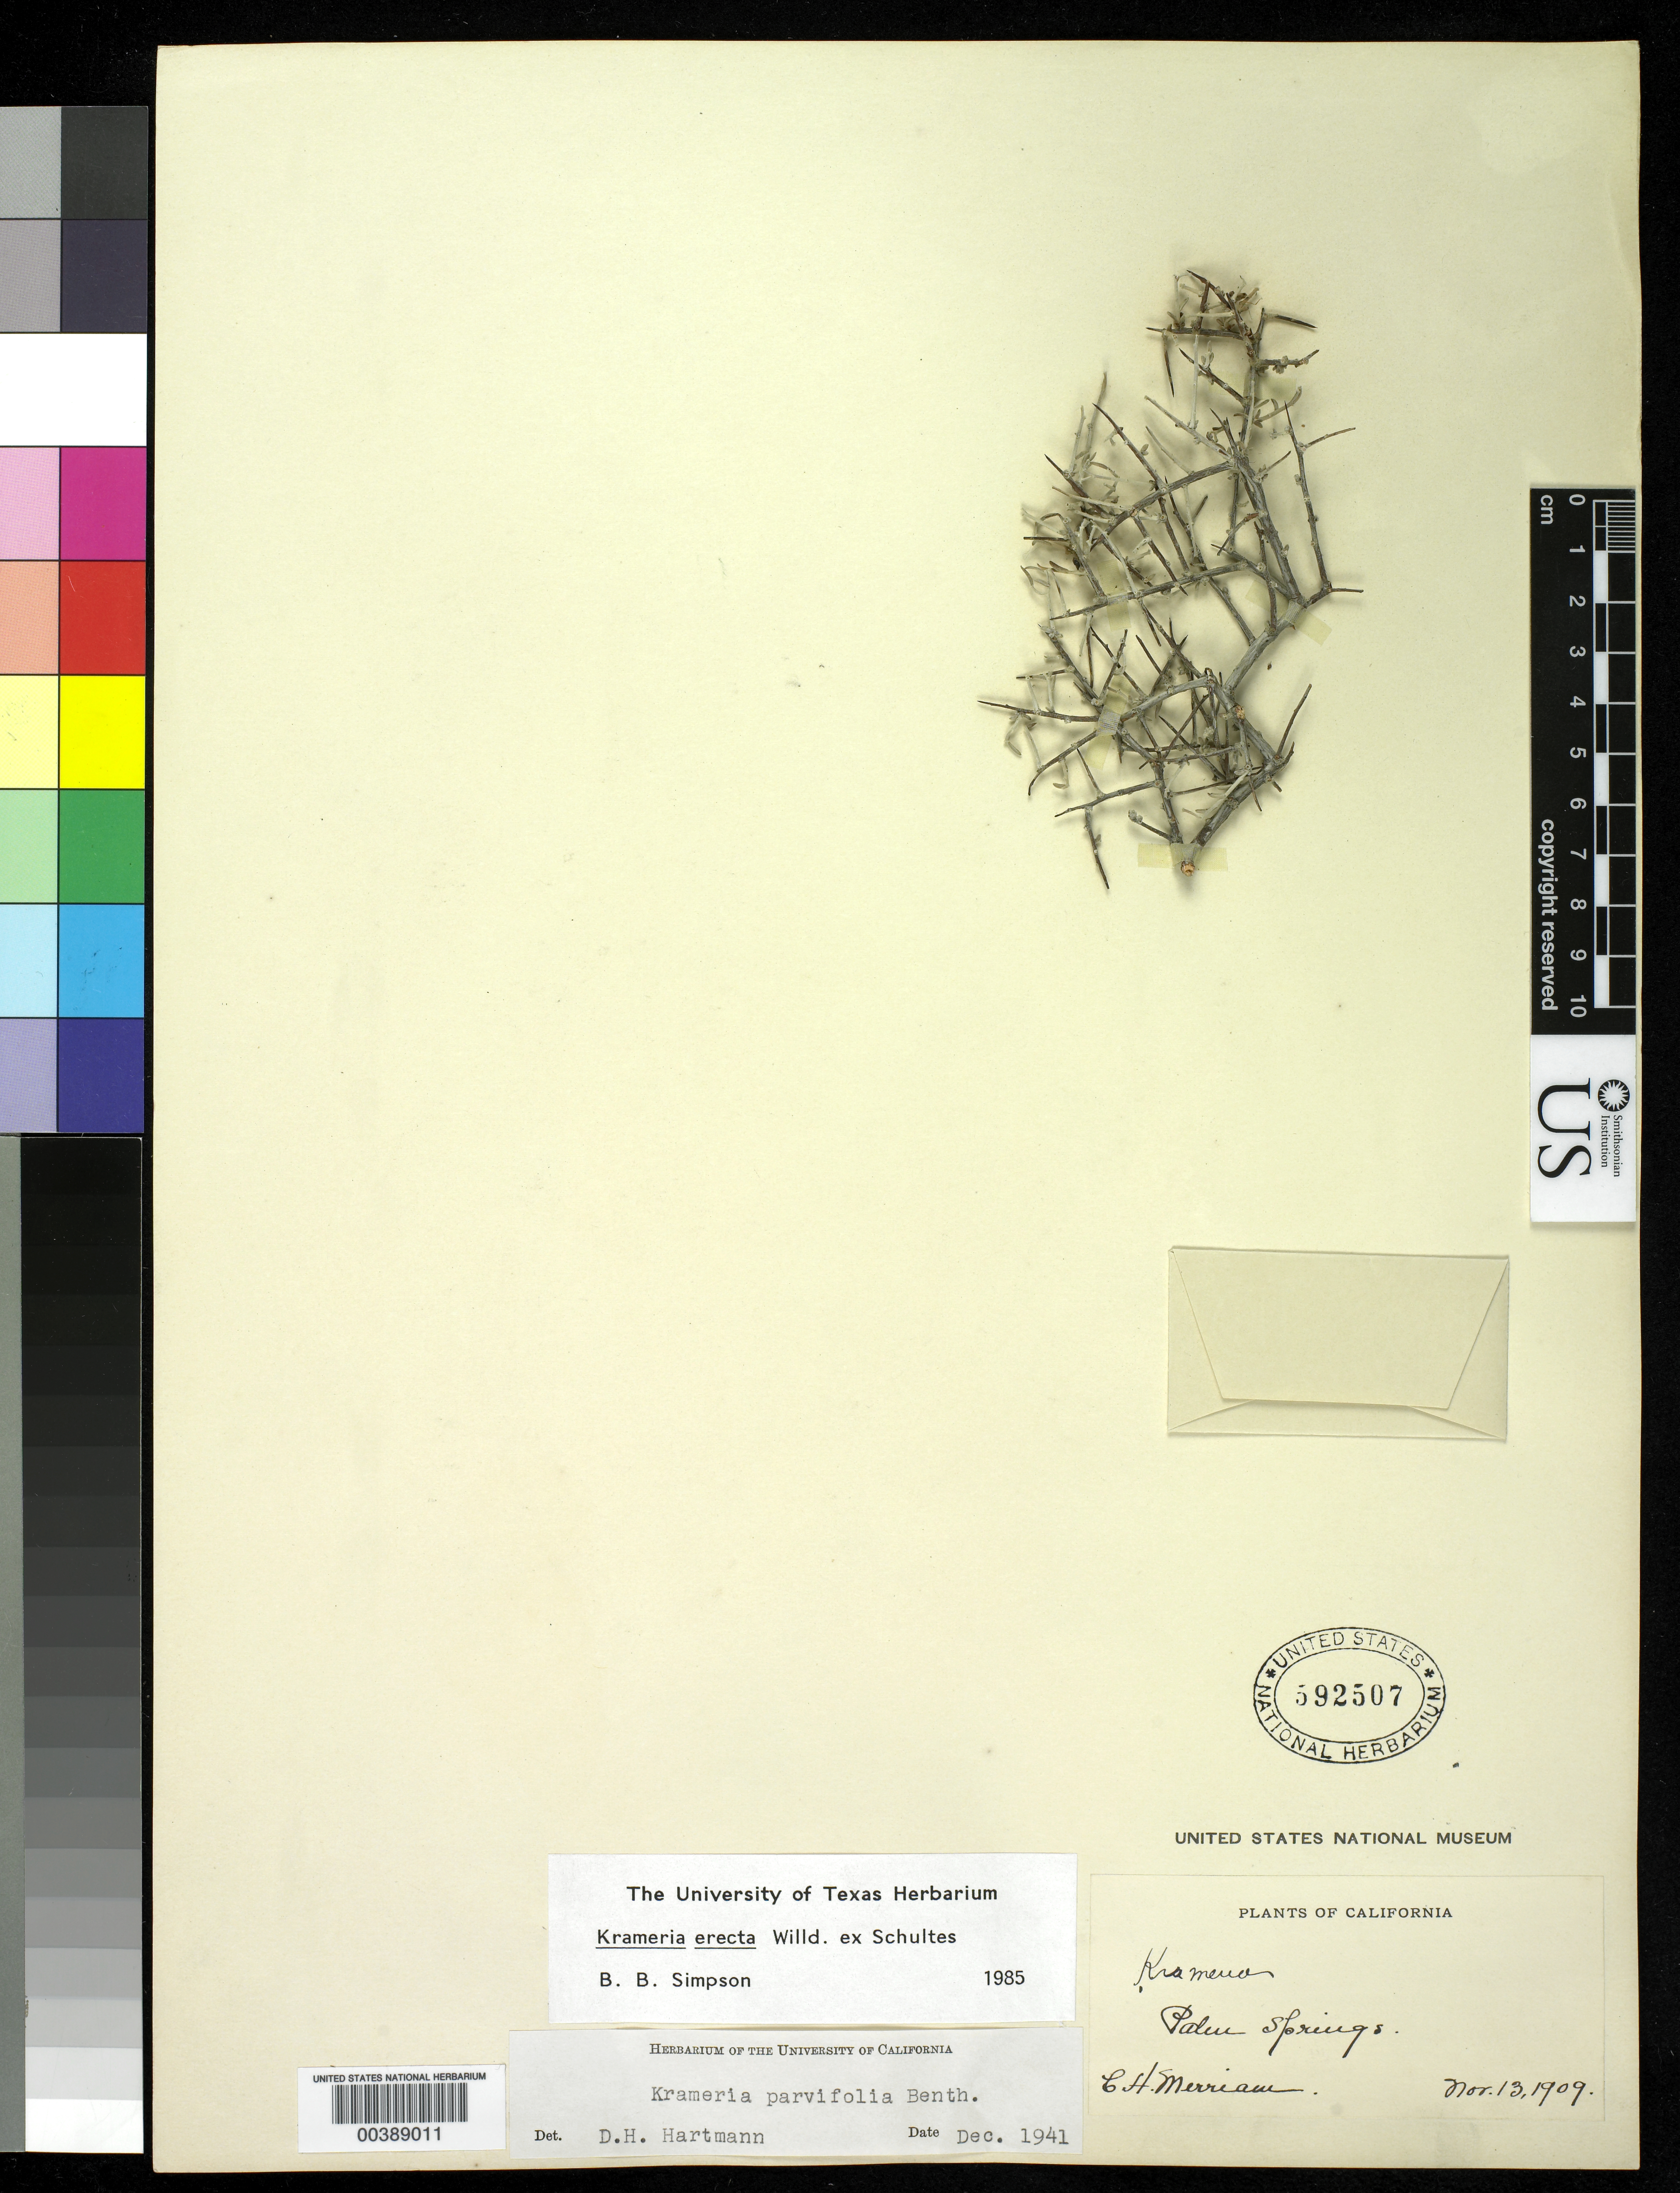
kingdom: Plantae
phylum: Tracheophyta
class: Magnoliopsida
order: Zygophyllales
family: Krameriaceae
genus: Krameria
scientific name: Krameria erecta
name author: Willd. ex Schult.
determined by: Simpson, B. B.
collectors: C. Merriam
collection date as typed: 13 Nov 1909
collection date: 1909-11-13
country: United States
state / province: California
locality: Palen springs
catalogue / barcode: US 592507